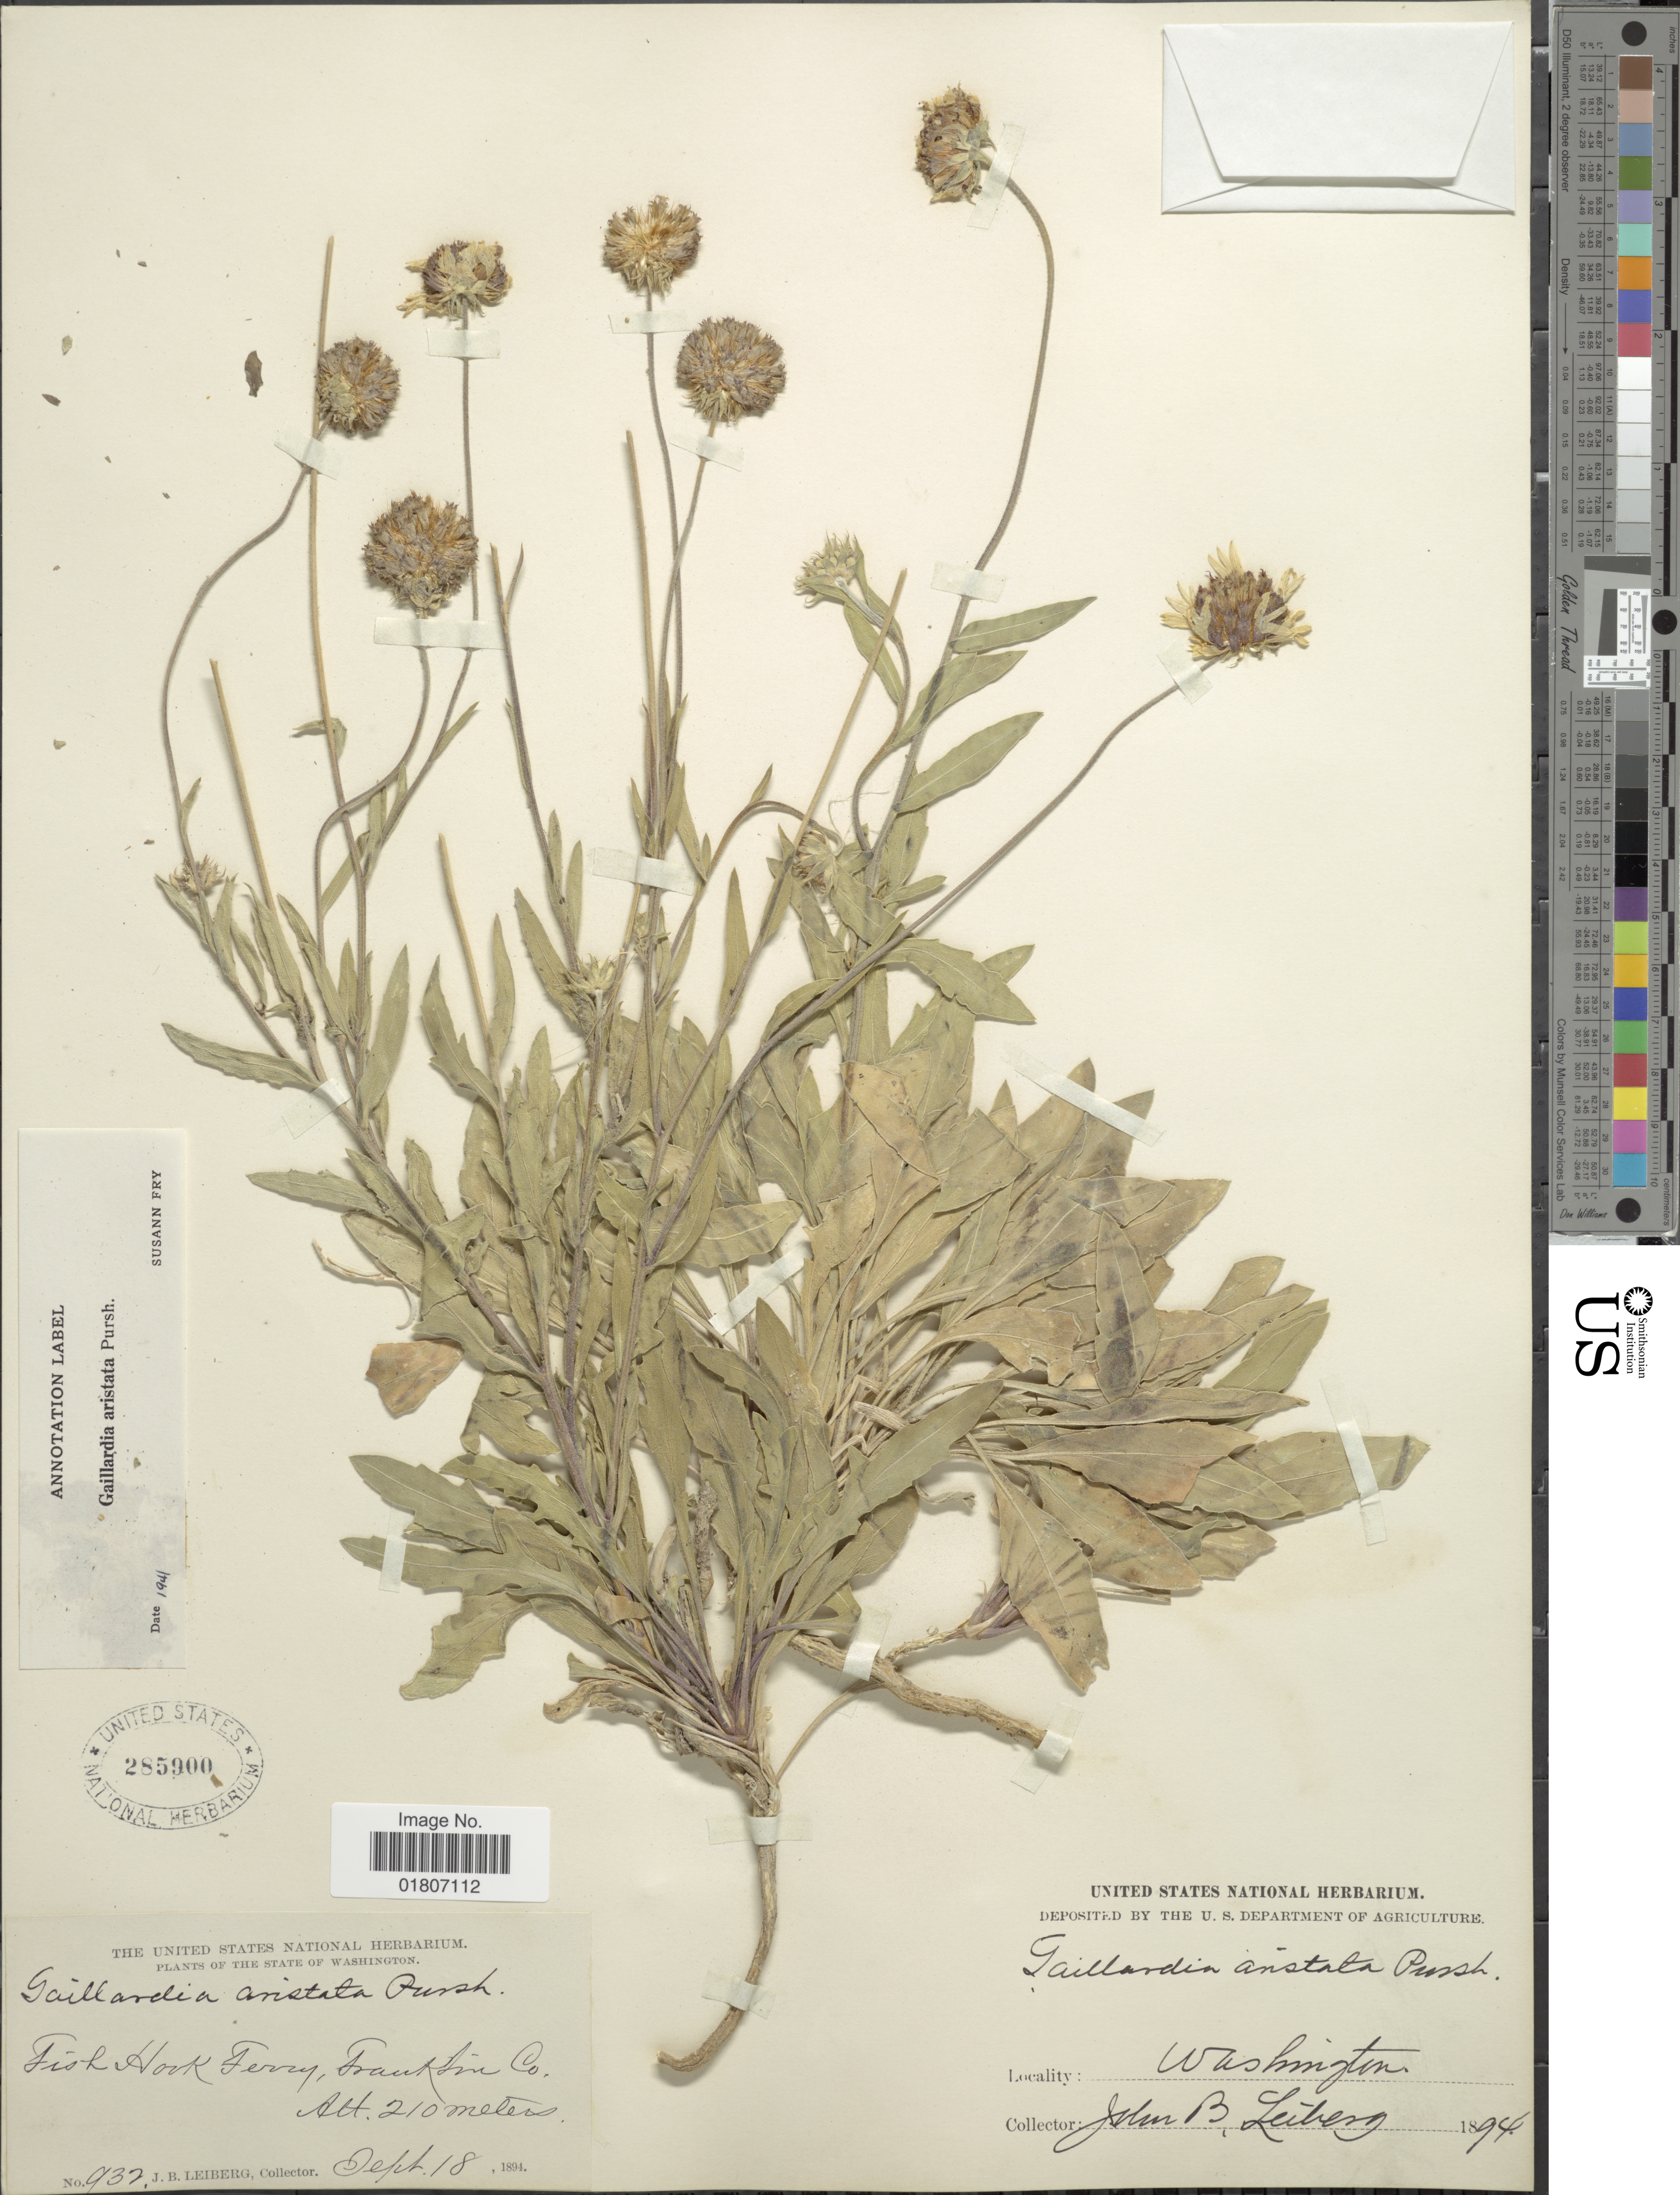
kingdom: Plantae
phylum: Tracheophyta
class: Magnoliopsida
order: Asterales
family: Asteraceae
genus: Gaillardia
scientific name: Gaillardia aristata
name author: Pursh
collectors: J. Leiberg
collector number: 932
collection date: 1894-09-18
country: United States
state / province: Washington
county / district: Franklin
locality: Fish Hook Ferry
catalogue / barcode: US 285900